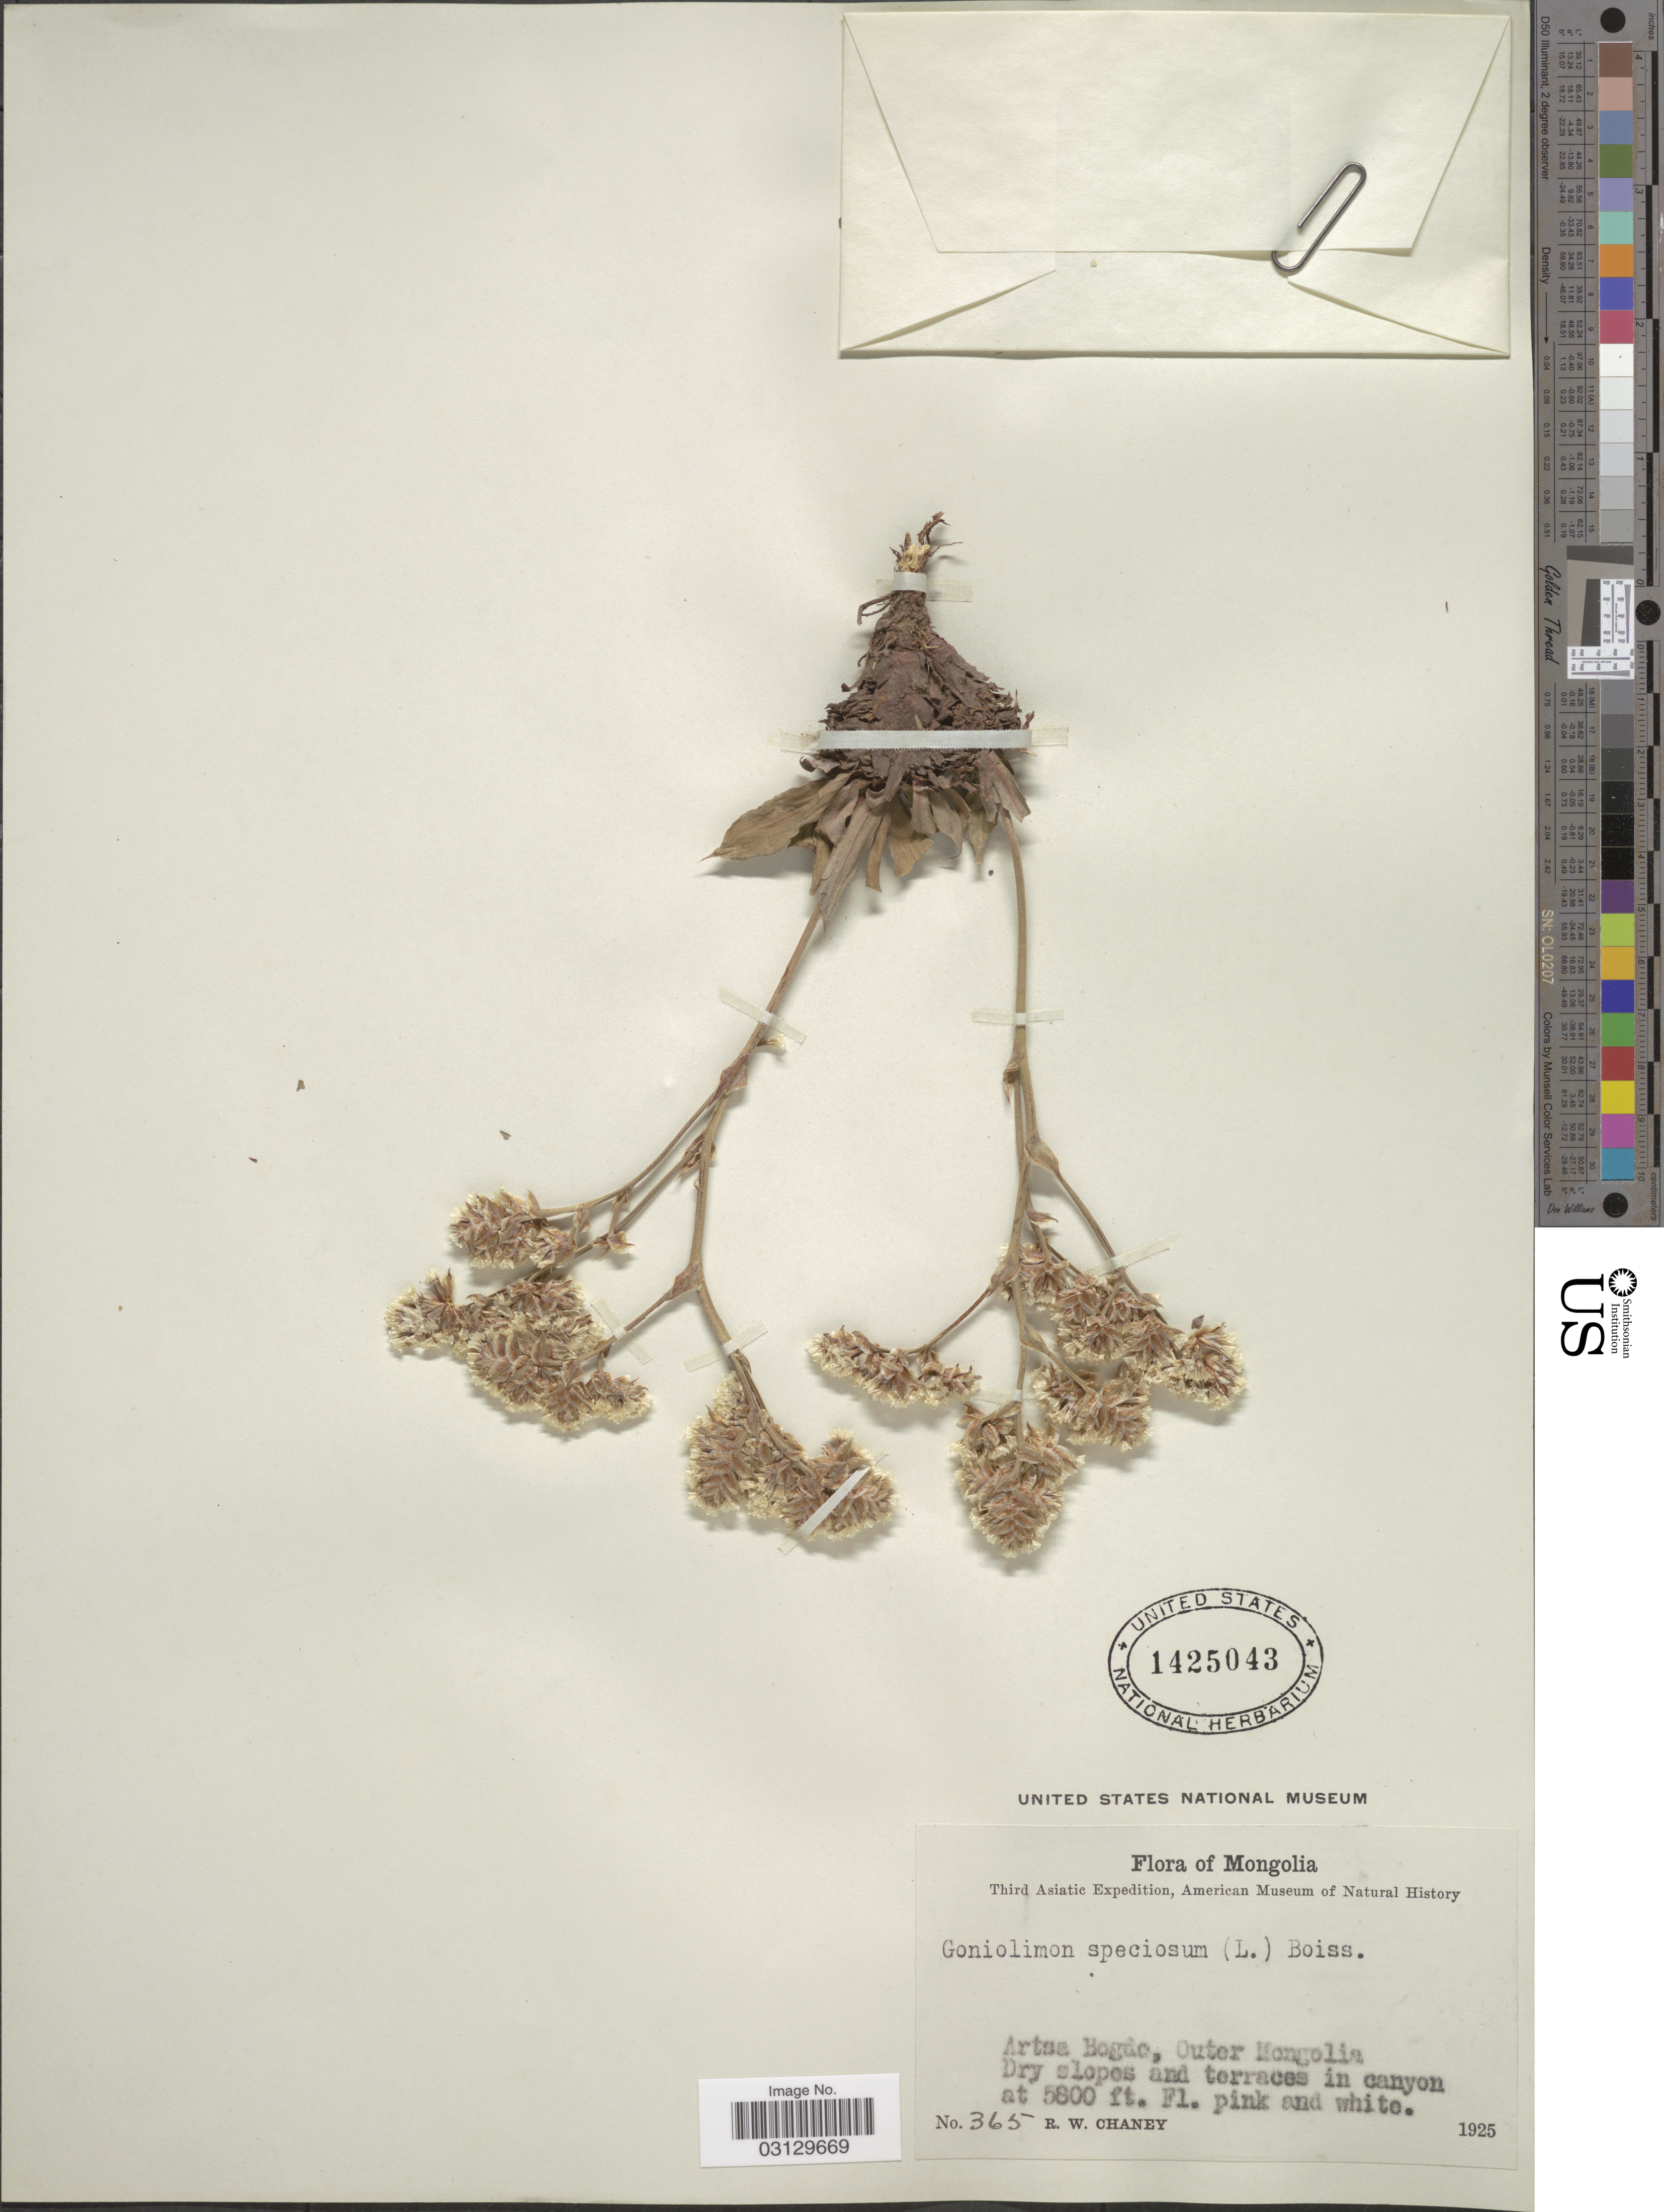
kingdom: Plantae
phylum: Tracheophyta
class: Magnoliopsida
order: Caryophyllales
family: Plumbaginaceae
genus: Goniolimon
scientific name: Goniolimon speciosum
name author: (L.)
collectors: R. Chaney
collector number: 365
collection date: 1925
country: Mongolia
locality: Artsa Bogdo, Outer Mongolia.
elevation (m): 1768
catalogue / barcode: US 1425043